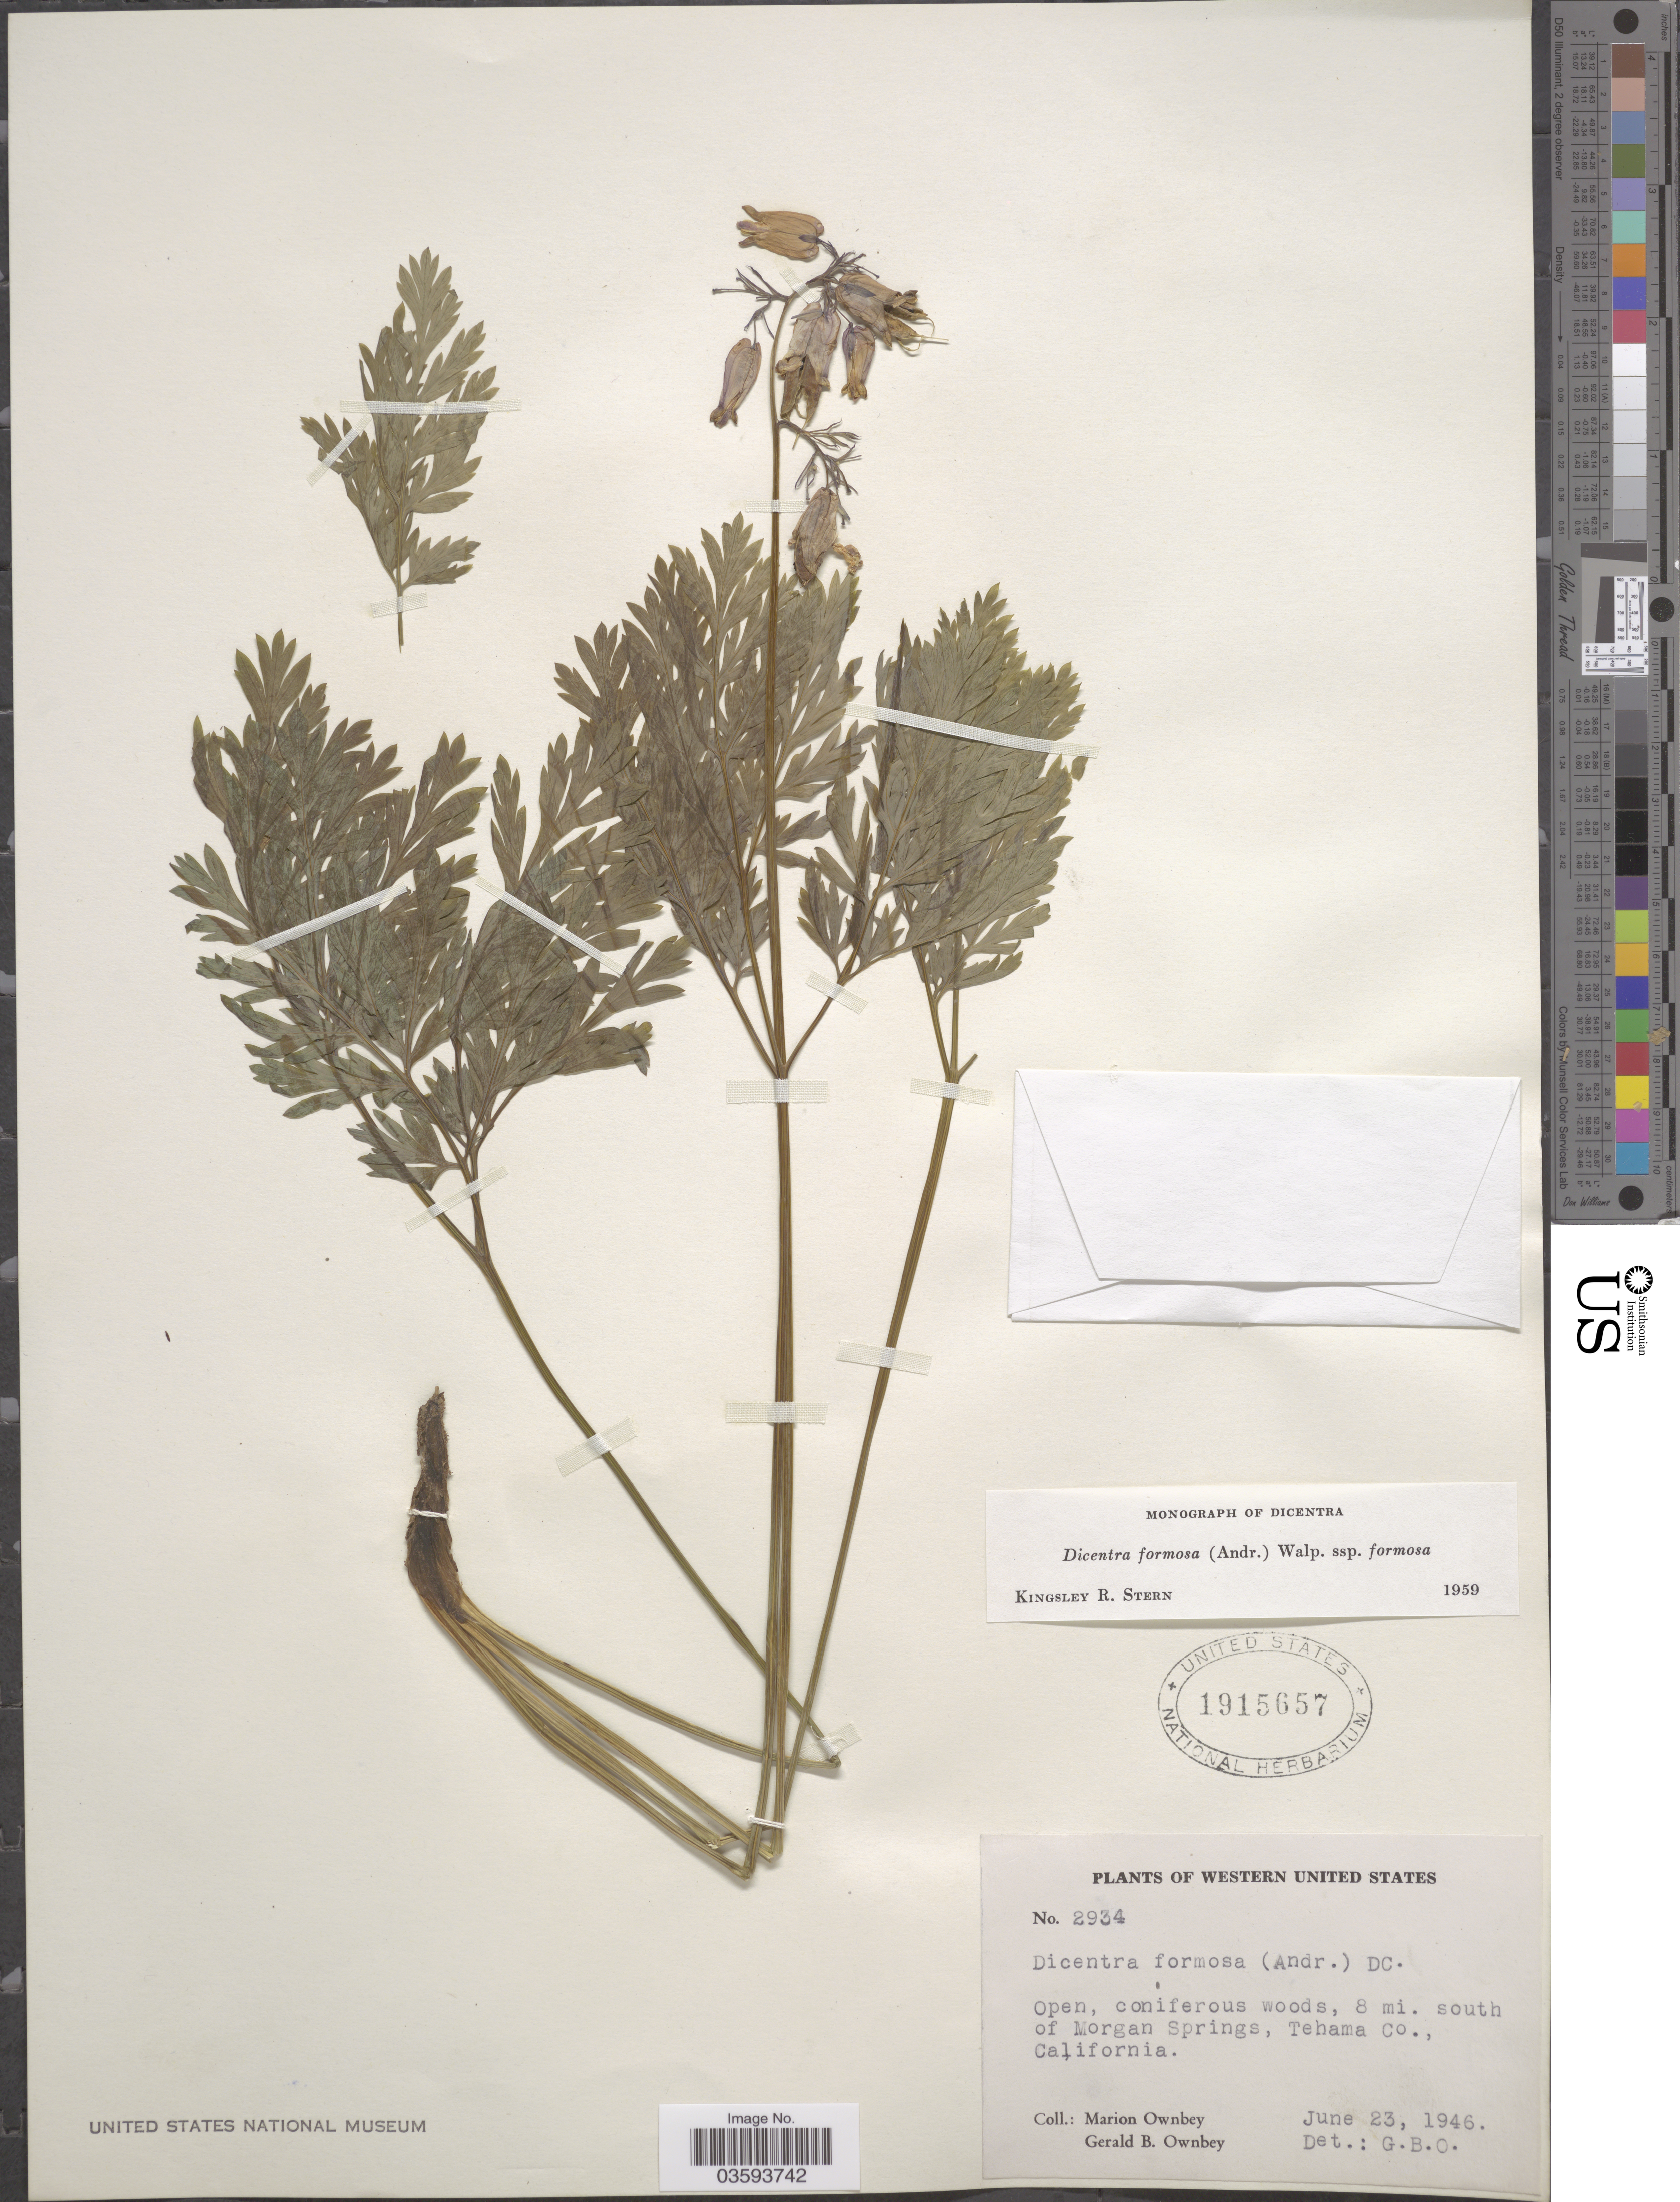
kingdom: Plantae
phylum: Tracheophyta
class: Magnoliopsida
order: Ranunculales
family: Papaveraceae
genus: Dicentra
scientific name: Dicentra formosa subsp. formosa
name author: (Haw.) Walp.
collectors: M. Ownbey & G. B. Ownbey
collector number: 2934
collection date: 1946-06-23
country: United States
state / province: California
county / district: Tehama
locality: Western United States. 8 mi. south of Morgan Springs, Tehama Co.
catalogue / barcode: US 1915657